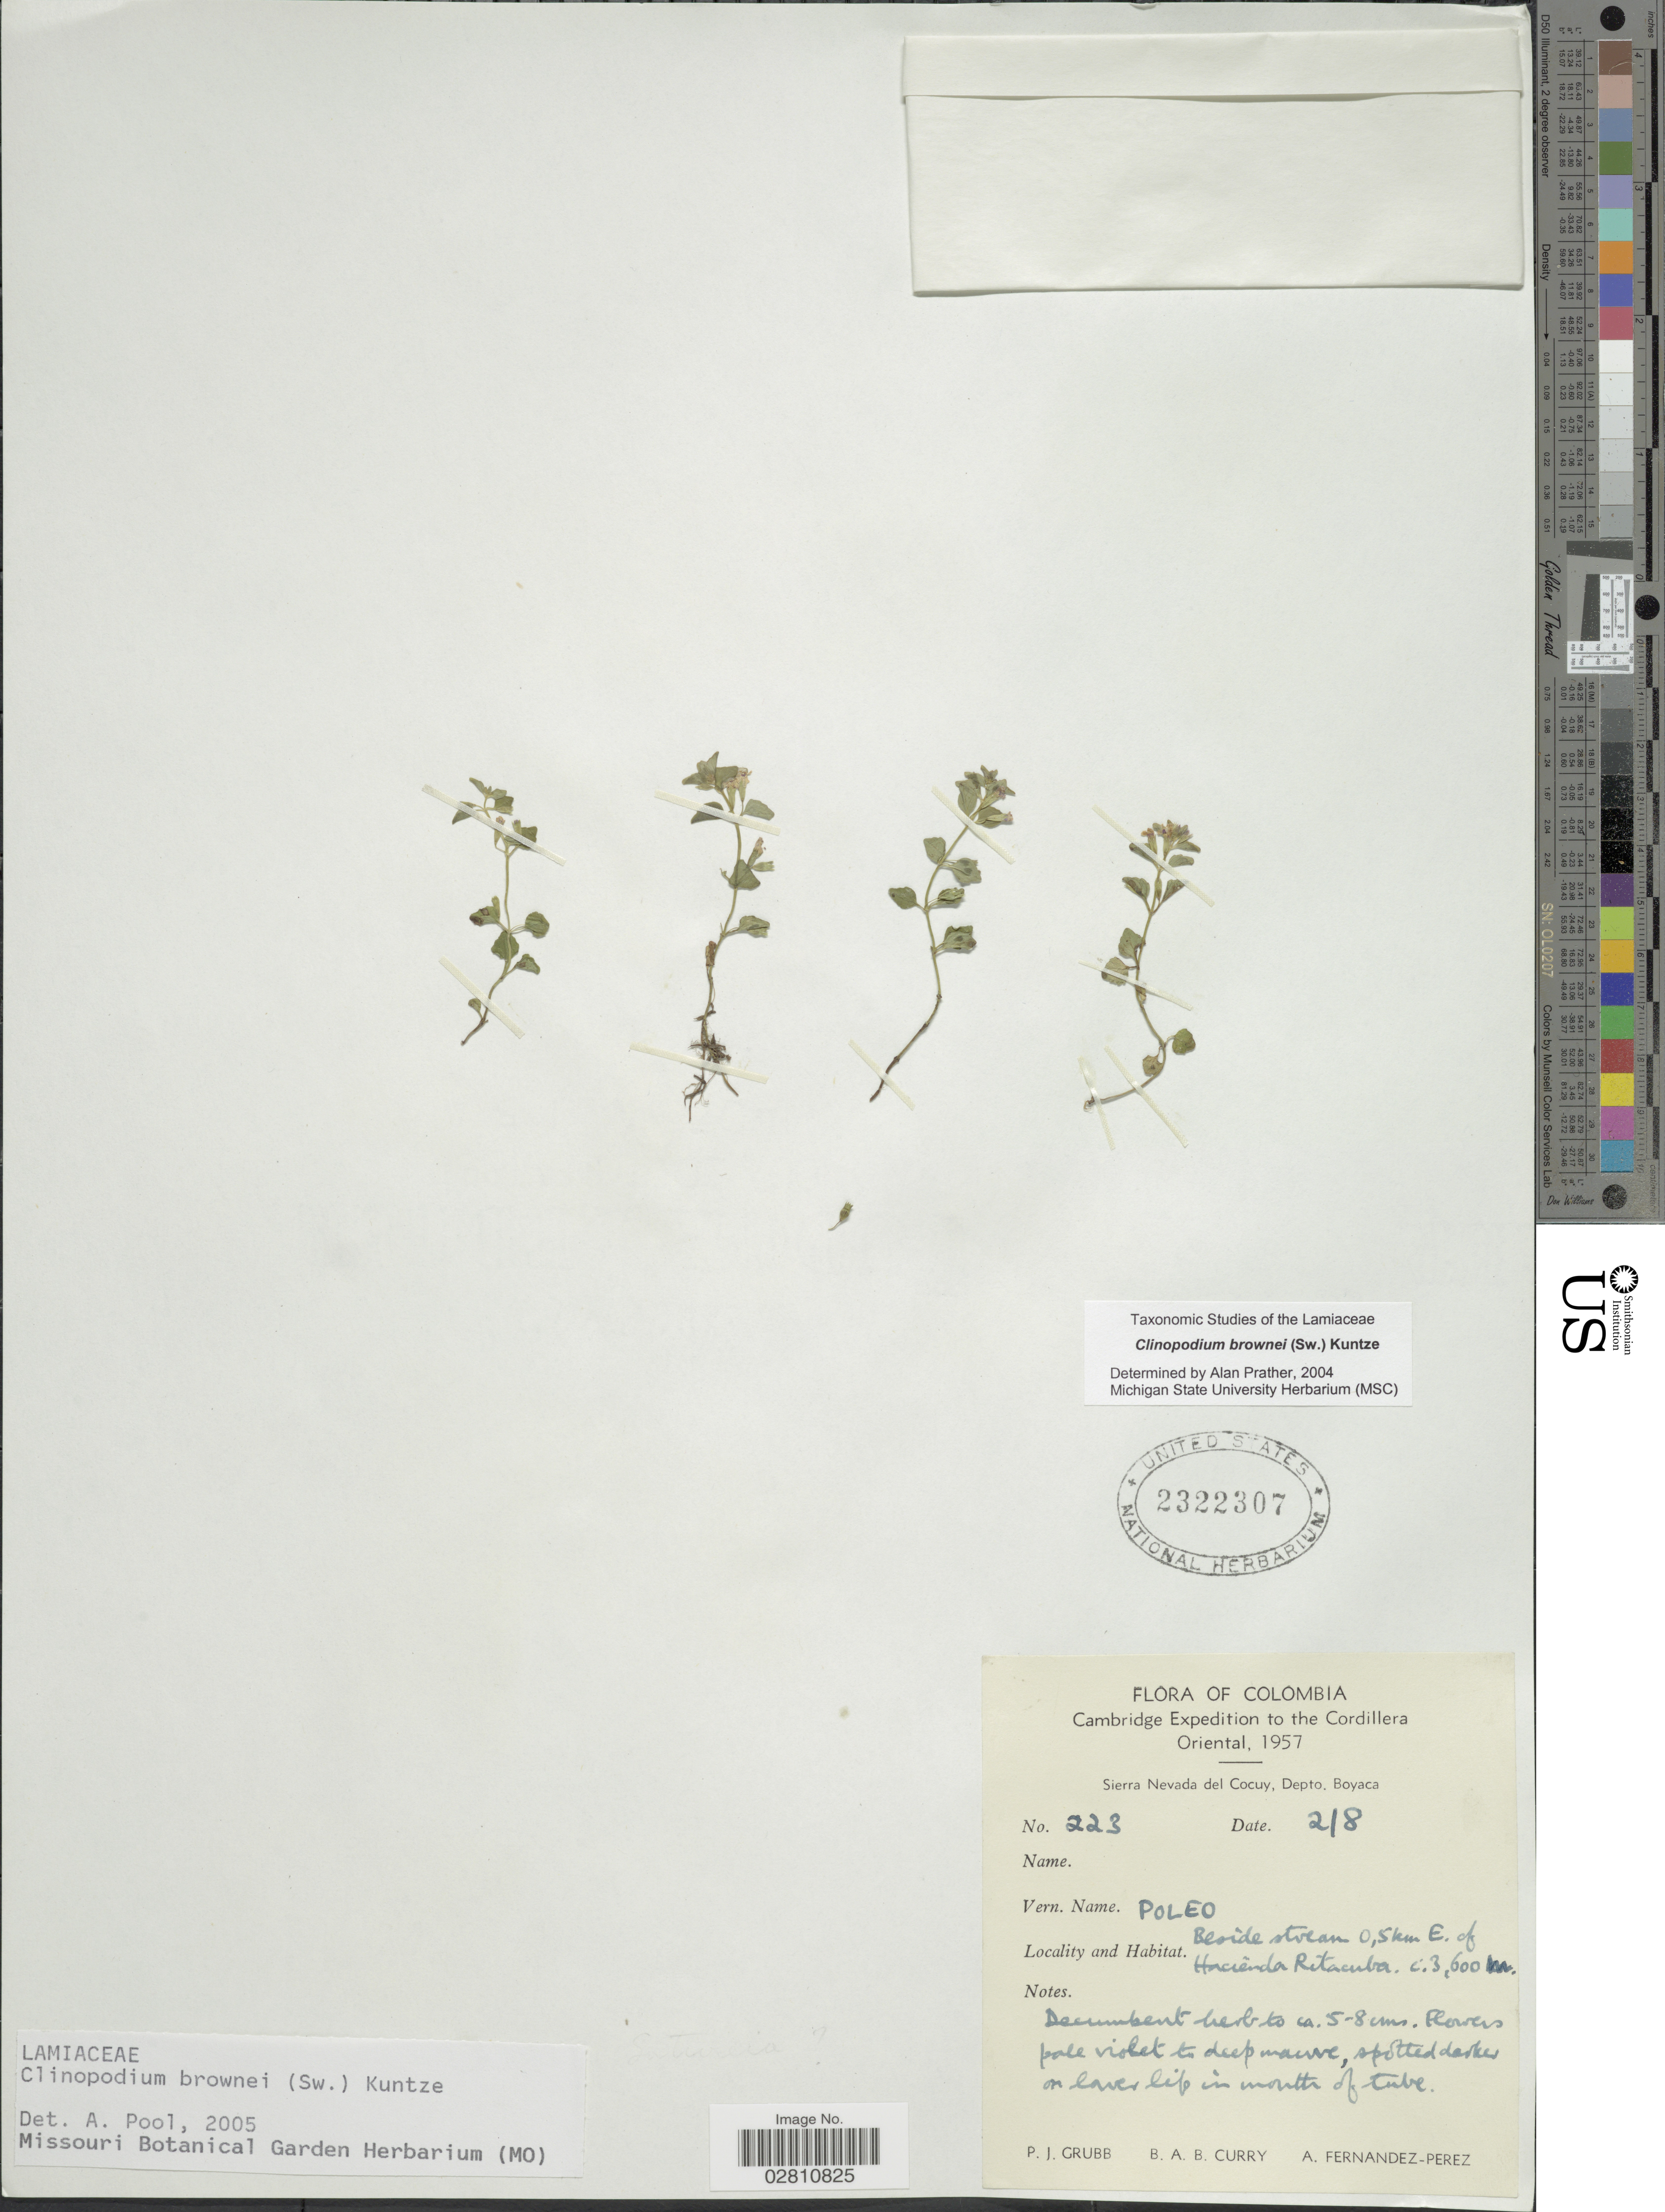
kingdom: Plantae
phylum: Tracheophyta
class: Magnoliopsida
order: Lamiales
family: Lamiaceae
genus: Clinopodium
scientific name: Clinopodium brownei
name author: (Sw.) Kuntze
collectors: P. J. Grubb, B. A. B. Curry & A. Fernández-Pérez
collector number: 223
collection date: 1957-08-02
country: Colombia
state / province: Boyacá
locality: Cordillera Oriental, Sierra Nevada del Cocuy, Depto. Boyaca. Beside stream 0.5 Km E. of Hacienda Ritacuba.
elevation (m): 3600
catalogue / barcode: US 2322307